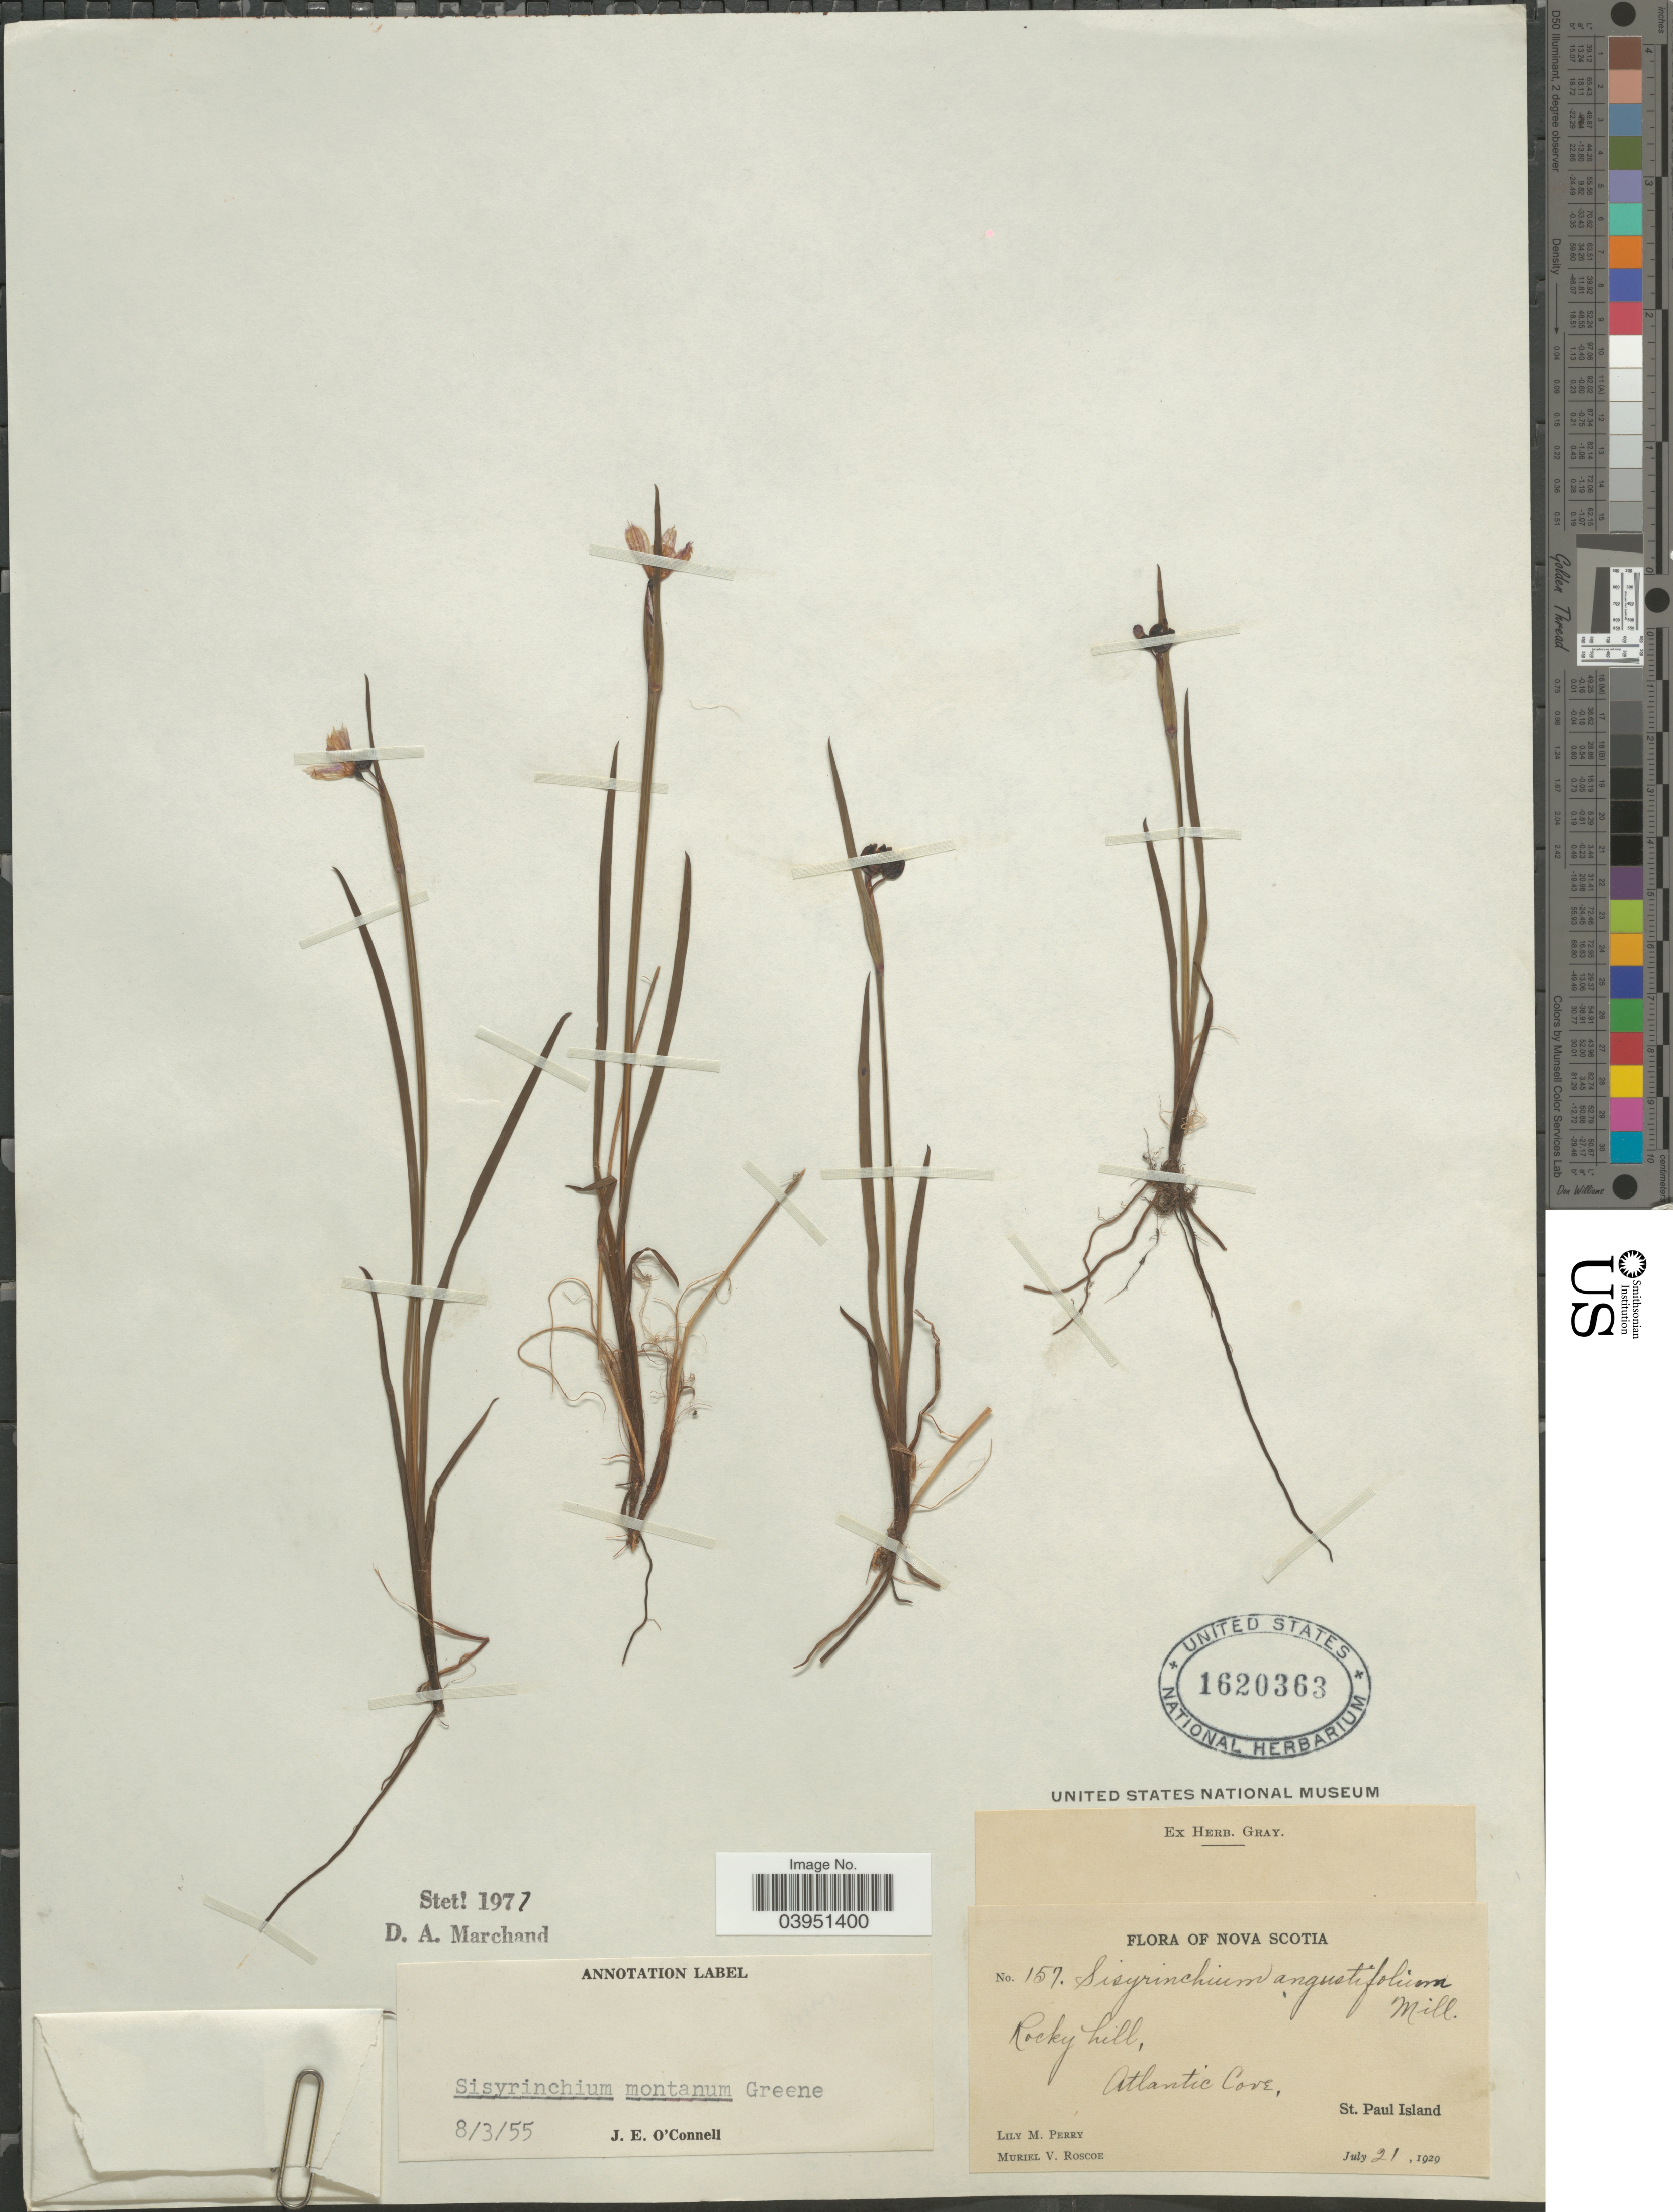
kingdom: Plantae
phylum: Tracheophyta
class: Liliopsida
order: Asparagales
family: Iridaceae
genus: Sisyrinchium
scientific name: Sisyrinchium montanum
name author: Greene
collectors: L. M. Perry & M. Roscoe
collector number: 157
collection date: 1929-07-21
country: Canada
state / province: Nova Scotia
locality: Atlantic Cove, St. Paul Island.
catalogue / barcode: US 1620363